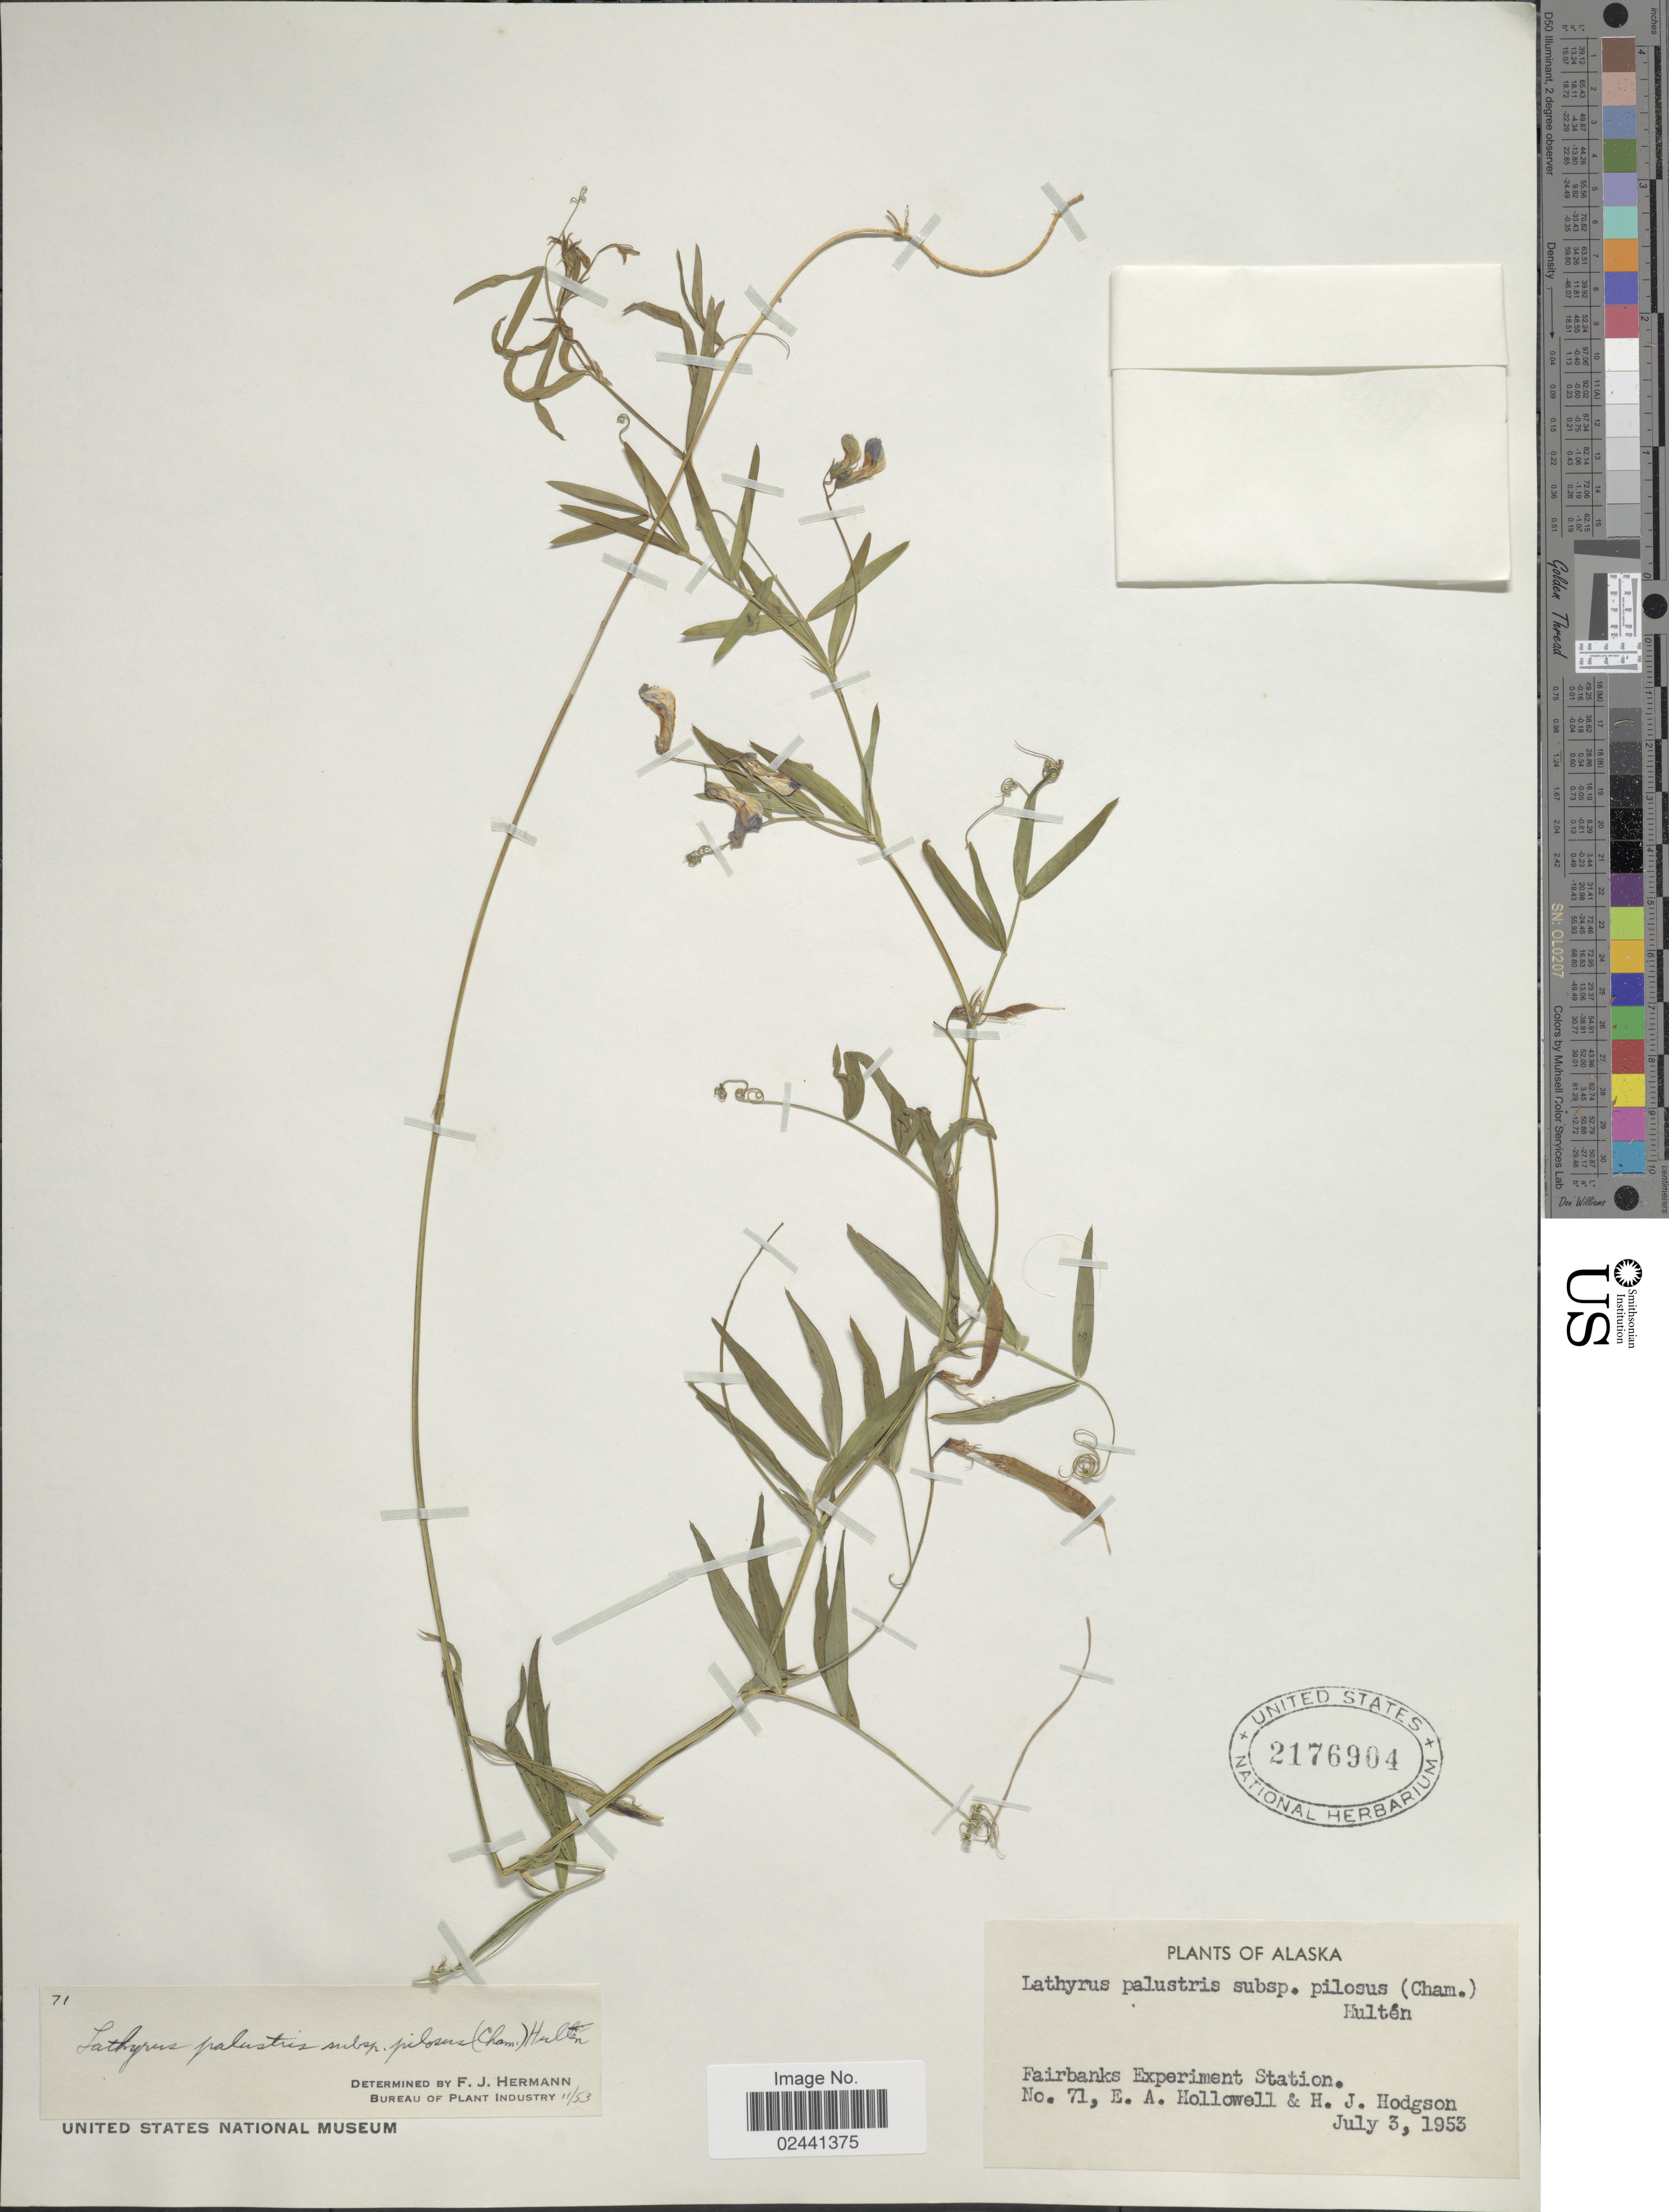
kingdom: Plantae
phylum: Tracheophyta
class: Magnoliopsida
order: Fabales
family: Fabaceae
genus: Lathyrus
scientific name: Lathyrus palustris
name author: L.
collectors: E. Hollowell & H. J. Hodgson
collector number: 71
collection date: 1953-07-03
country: United States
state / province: Alaska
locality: Fairbanks Experiment Station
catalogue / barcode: US 2176904